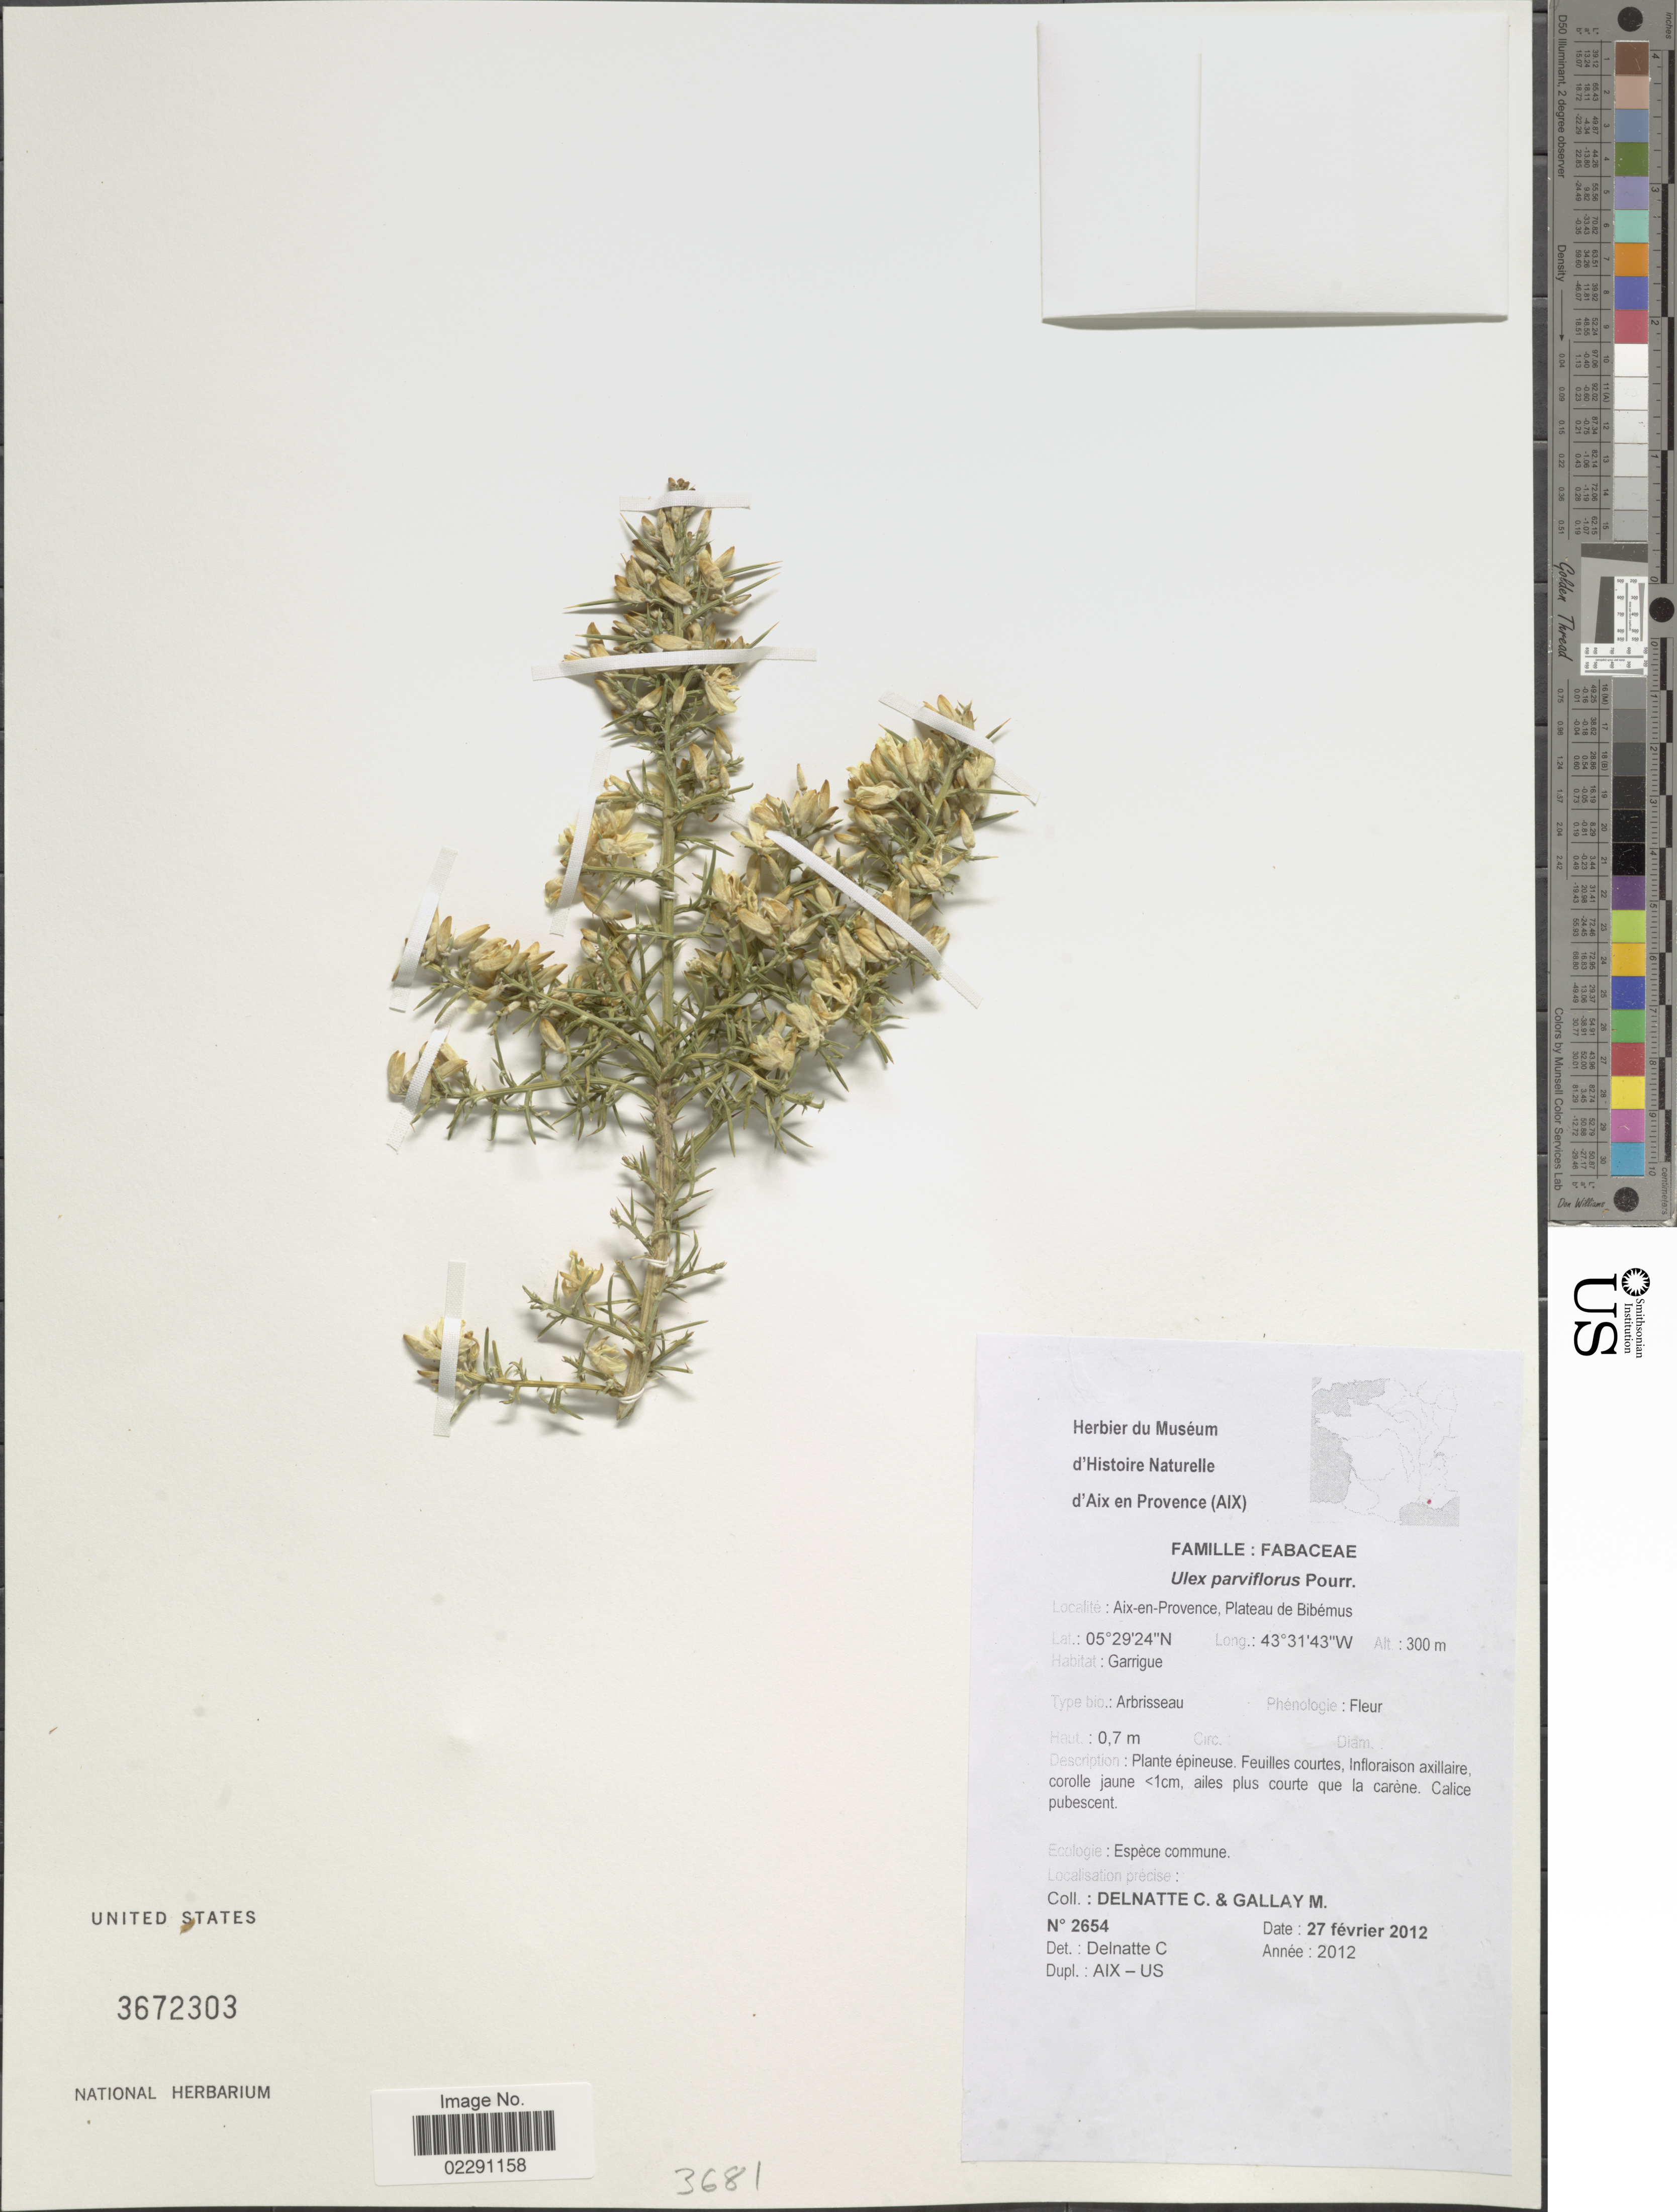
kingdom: Plantae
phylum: Tracheophyta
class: Magnoliopsida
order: Fabales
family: Fabaceae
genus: Ulex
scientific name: Ulex parviflorus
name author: Pourr.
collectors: C. Delnatte & M. Gallay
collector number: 2654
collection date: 2012-02-27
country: France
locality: Aix-en-Provence, Plateau de Bibemus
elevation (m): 300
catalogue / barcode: US 3672303